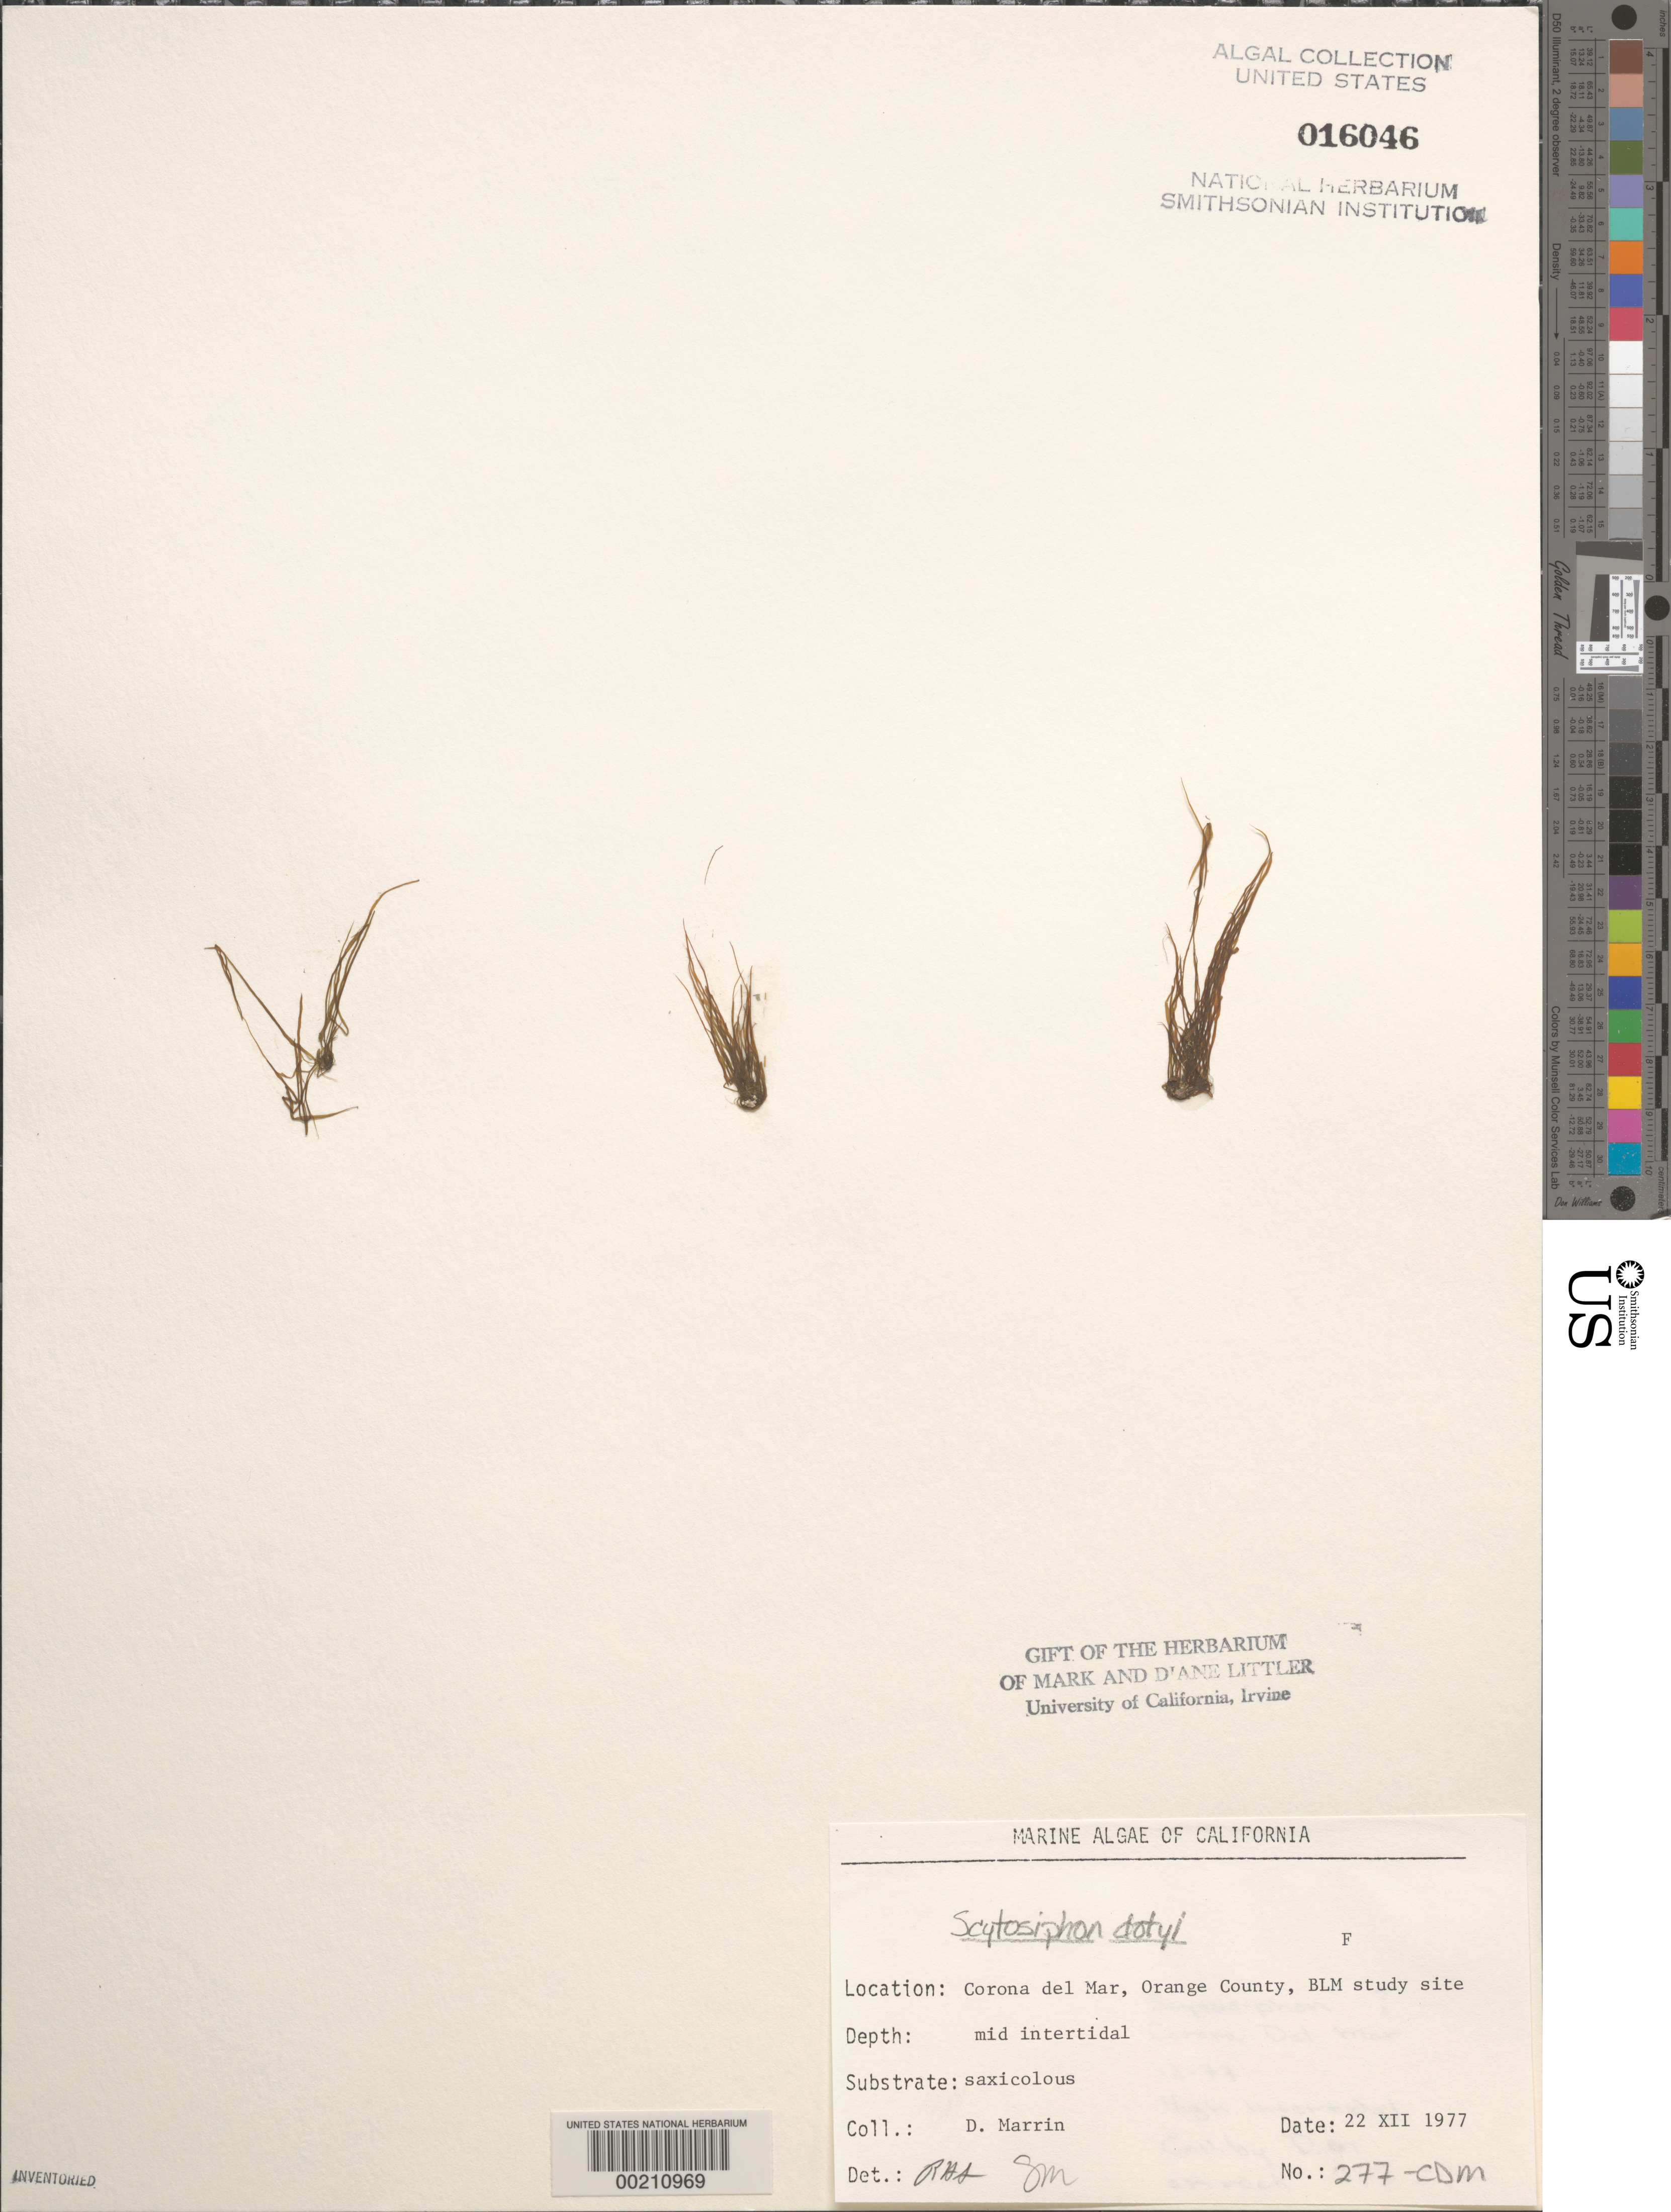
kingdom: Chromista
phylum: Ochrophyta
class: Phaeophyceae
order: Scytosiphonales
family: Scytosiphonaceae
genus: Scytosiphon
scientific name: Scytosiphon dotyi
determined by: Sims, Robert H.; Murray, S. N.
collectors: D. Marrin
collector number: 277-cdm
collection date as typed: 22 Dec 1977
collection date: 1977-12-22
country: United States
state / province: California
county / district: Orange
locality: Corona del Mar, mouth of Morning Canyon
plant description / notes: BLM-SOCALBIGHT Rocky Intertidal Survey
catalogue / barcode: US 16046